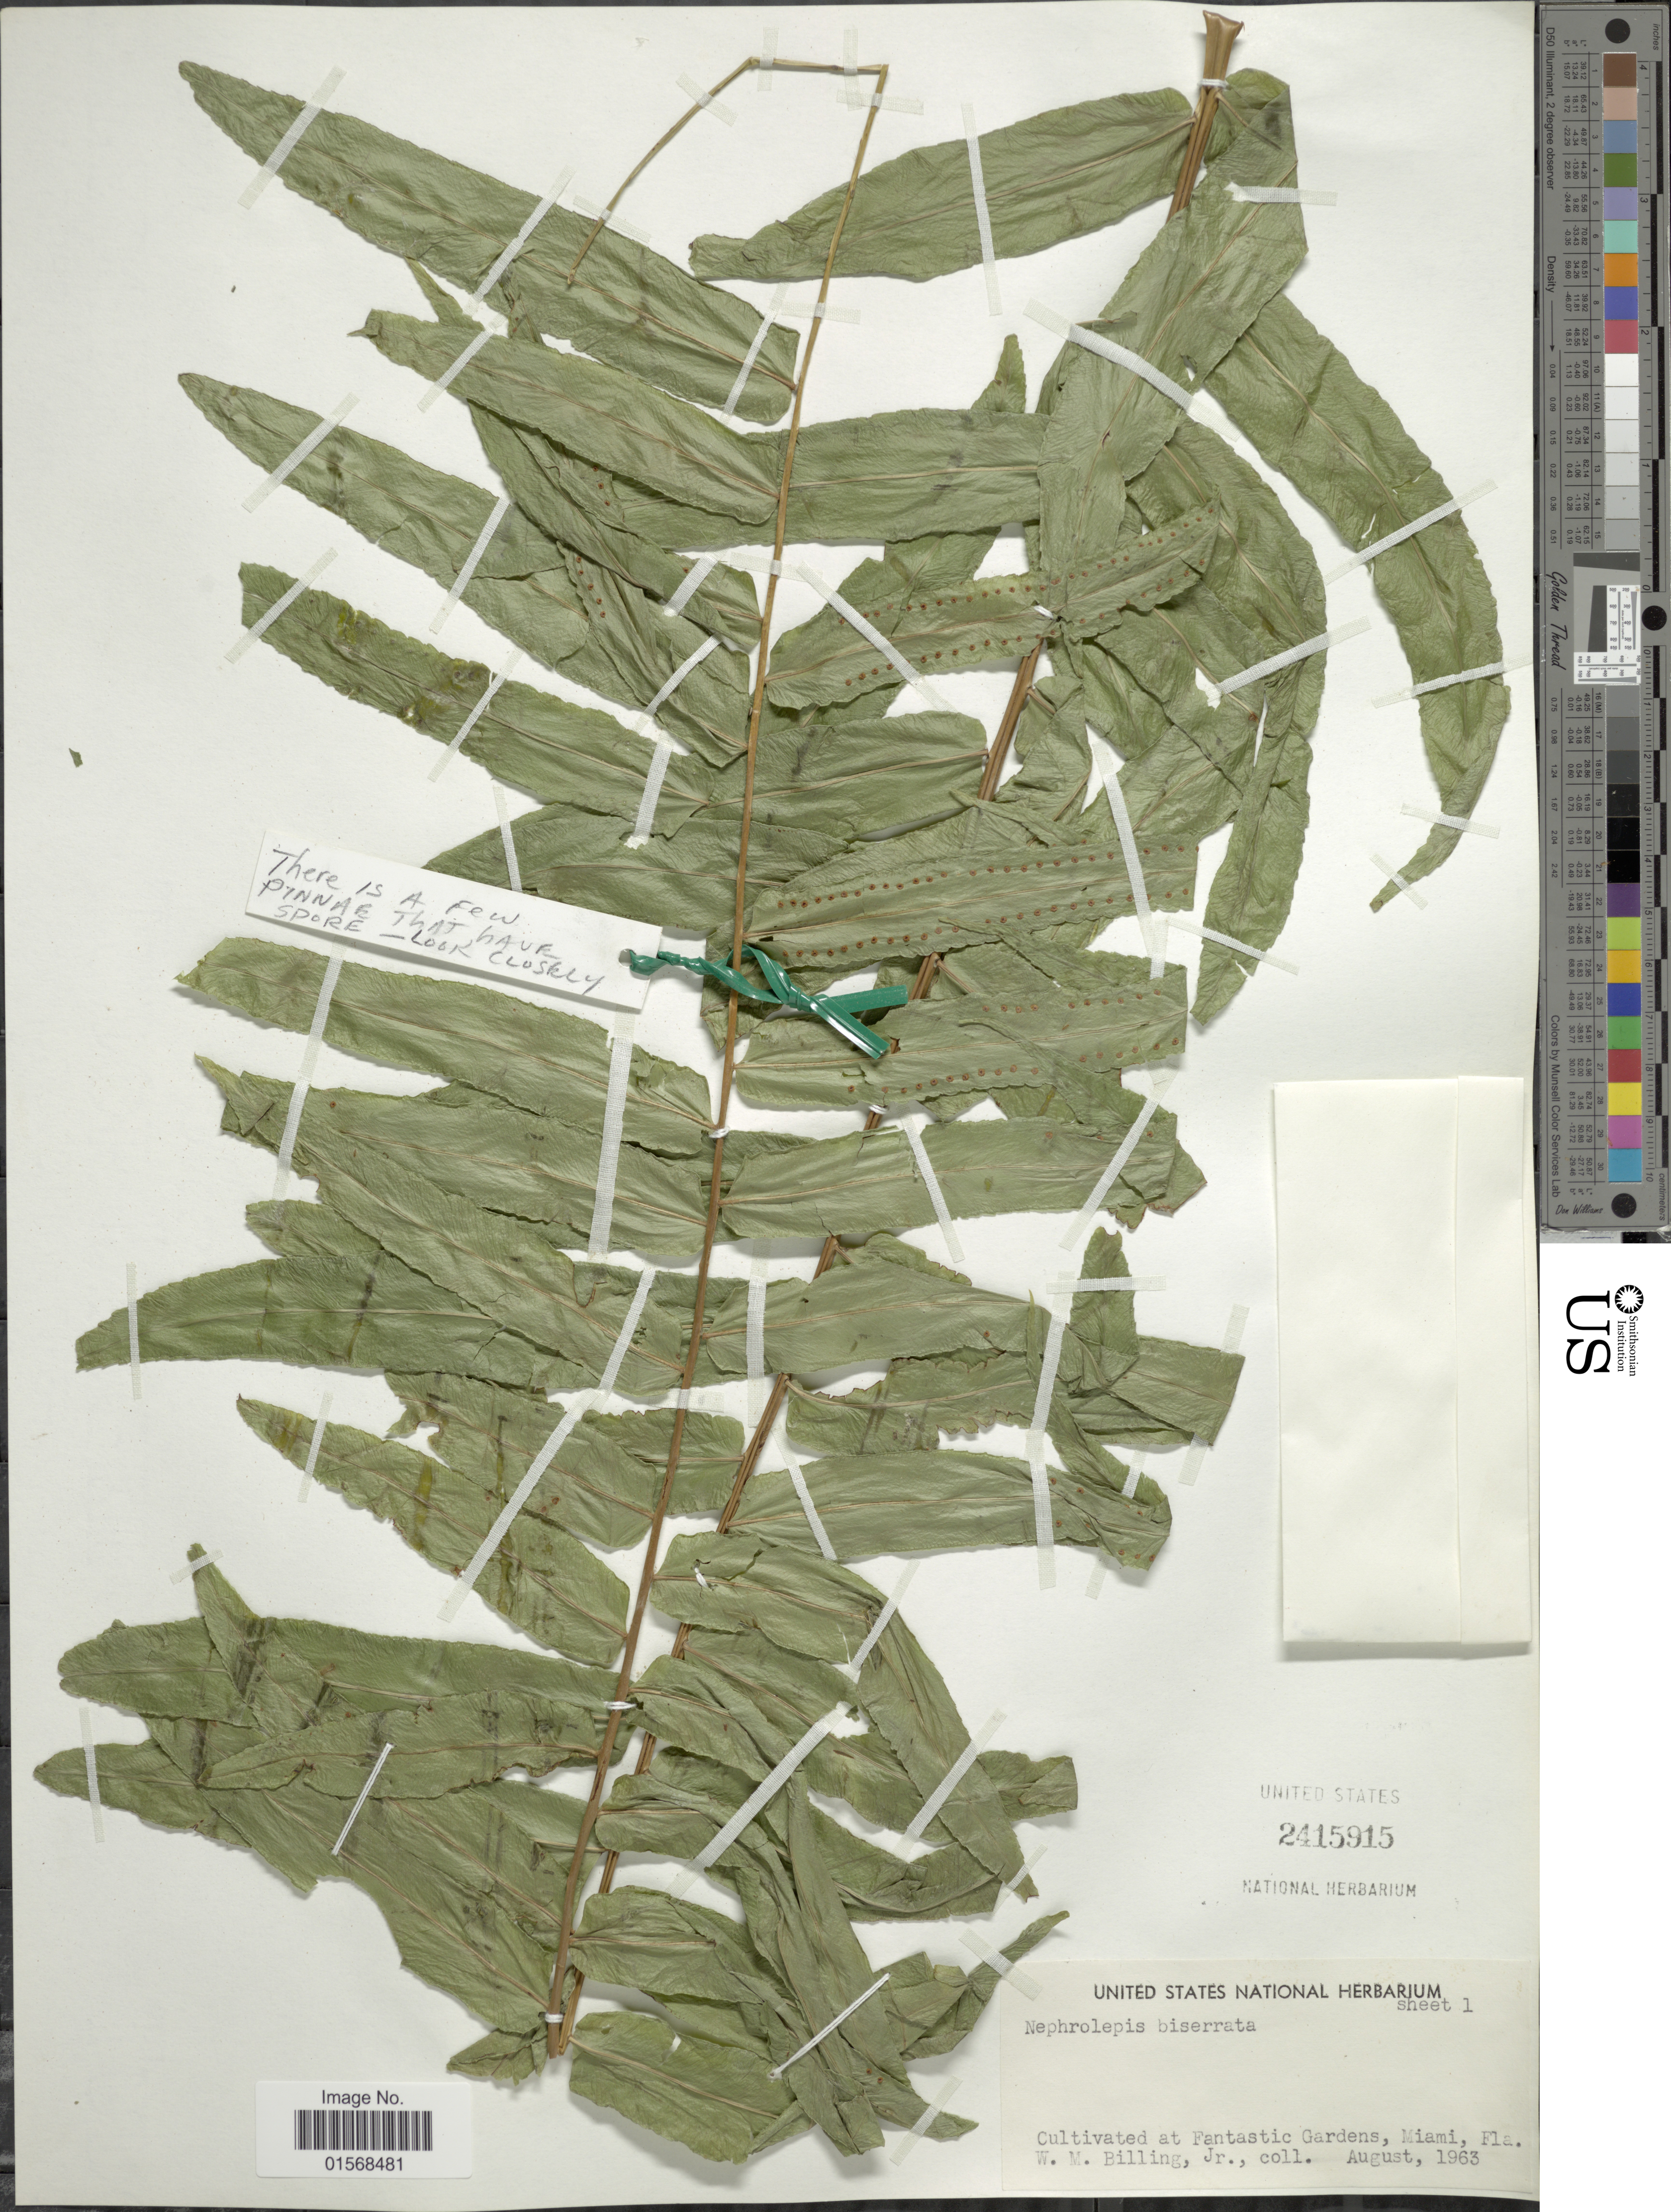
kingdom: Plantae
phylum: Tracheophyta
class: Polypodiopsida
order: Polypodiales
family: Nephrolepidaceae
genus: Nephrolepis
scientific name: Nephrolepis biserrata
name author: (Sw.) Schott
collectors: W. Billing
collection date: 1963-08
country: United States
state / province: Florida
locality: At Fantastic Gardens, Miami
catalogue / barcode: US 2415915